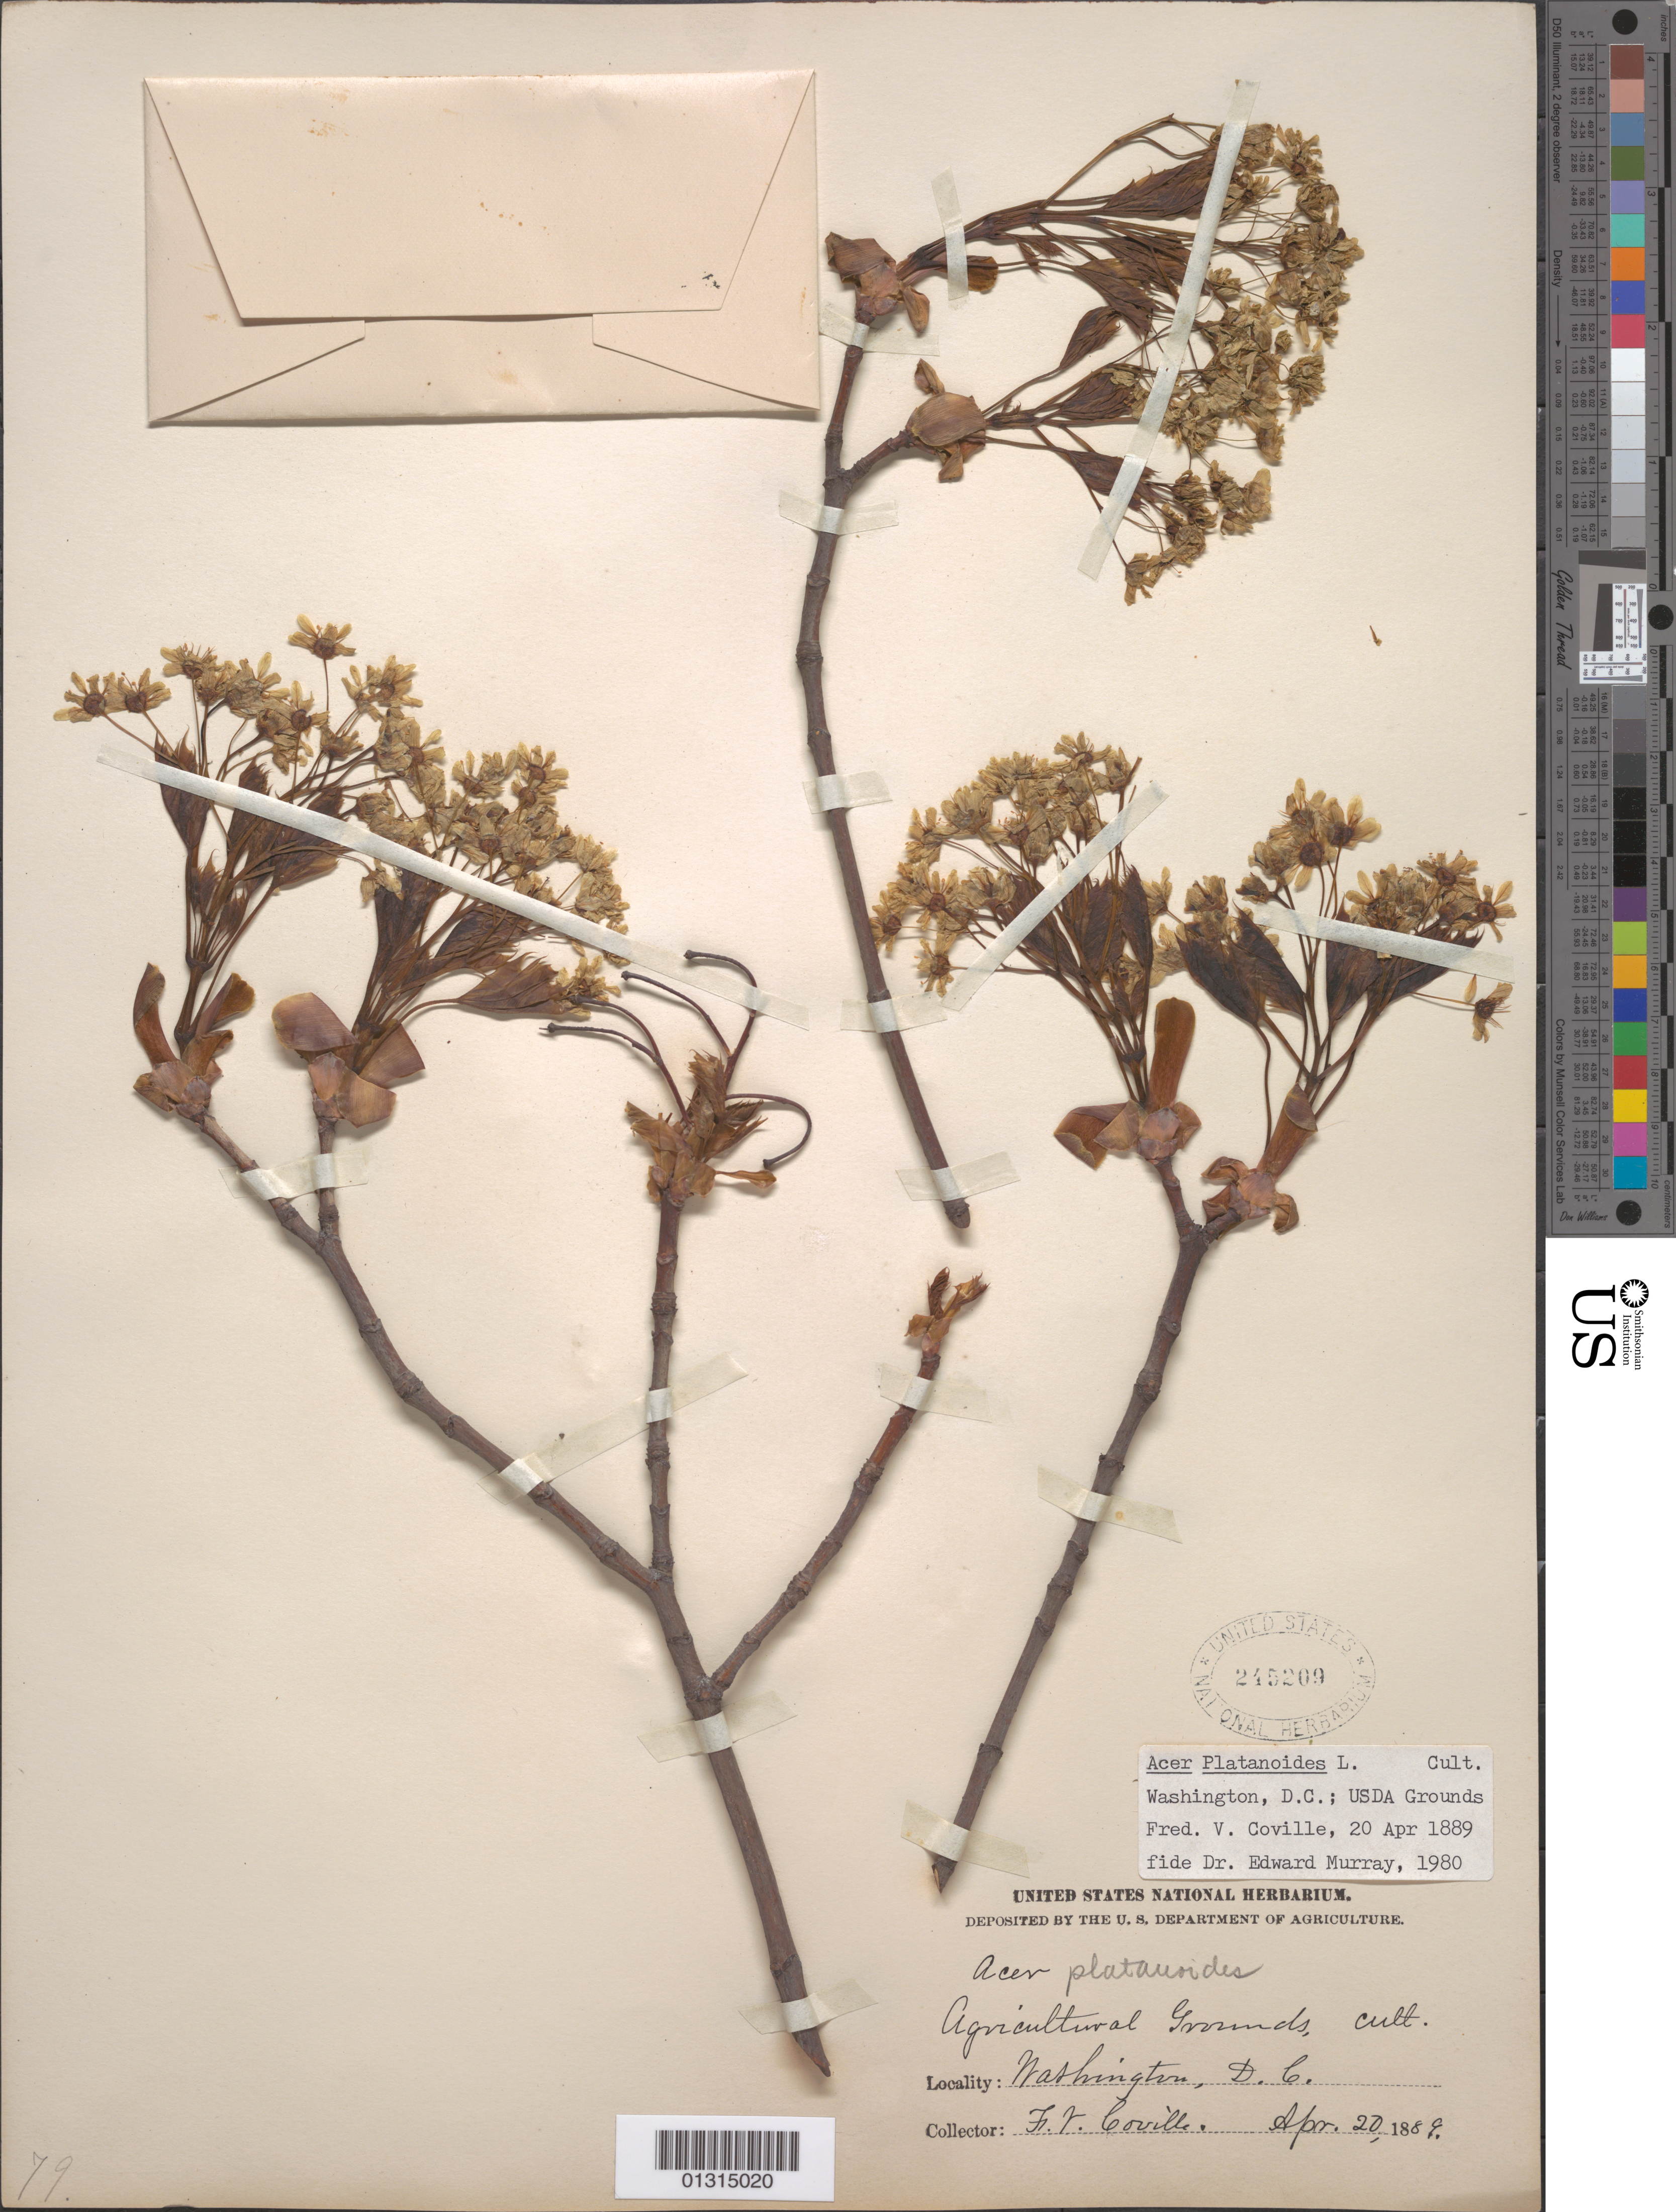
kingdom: Plantae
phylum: Tracheophyta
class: Magnoliopsida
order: Sapindales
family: Sapindaceae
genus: Acer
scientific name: Acer platanoides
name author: L.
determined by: Murray, Edward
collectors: F. V. Coville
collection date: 1889-04-20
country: United States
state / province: District of Columbia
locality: Washington, DC, vicinity. Agricultural grounds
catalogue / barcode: US 245209